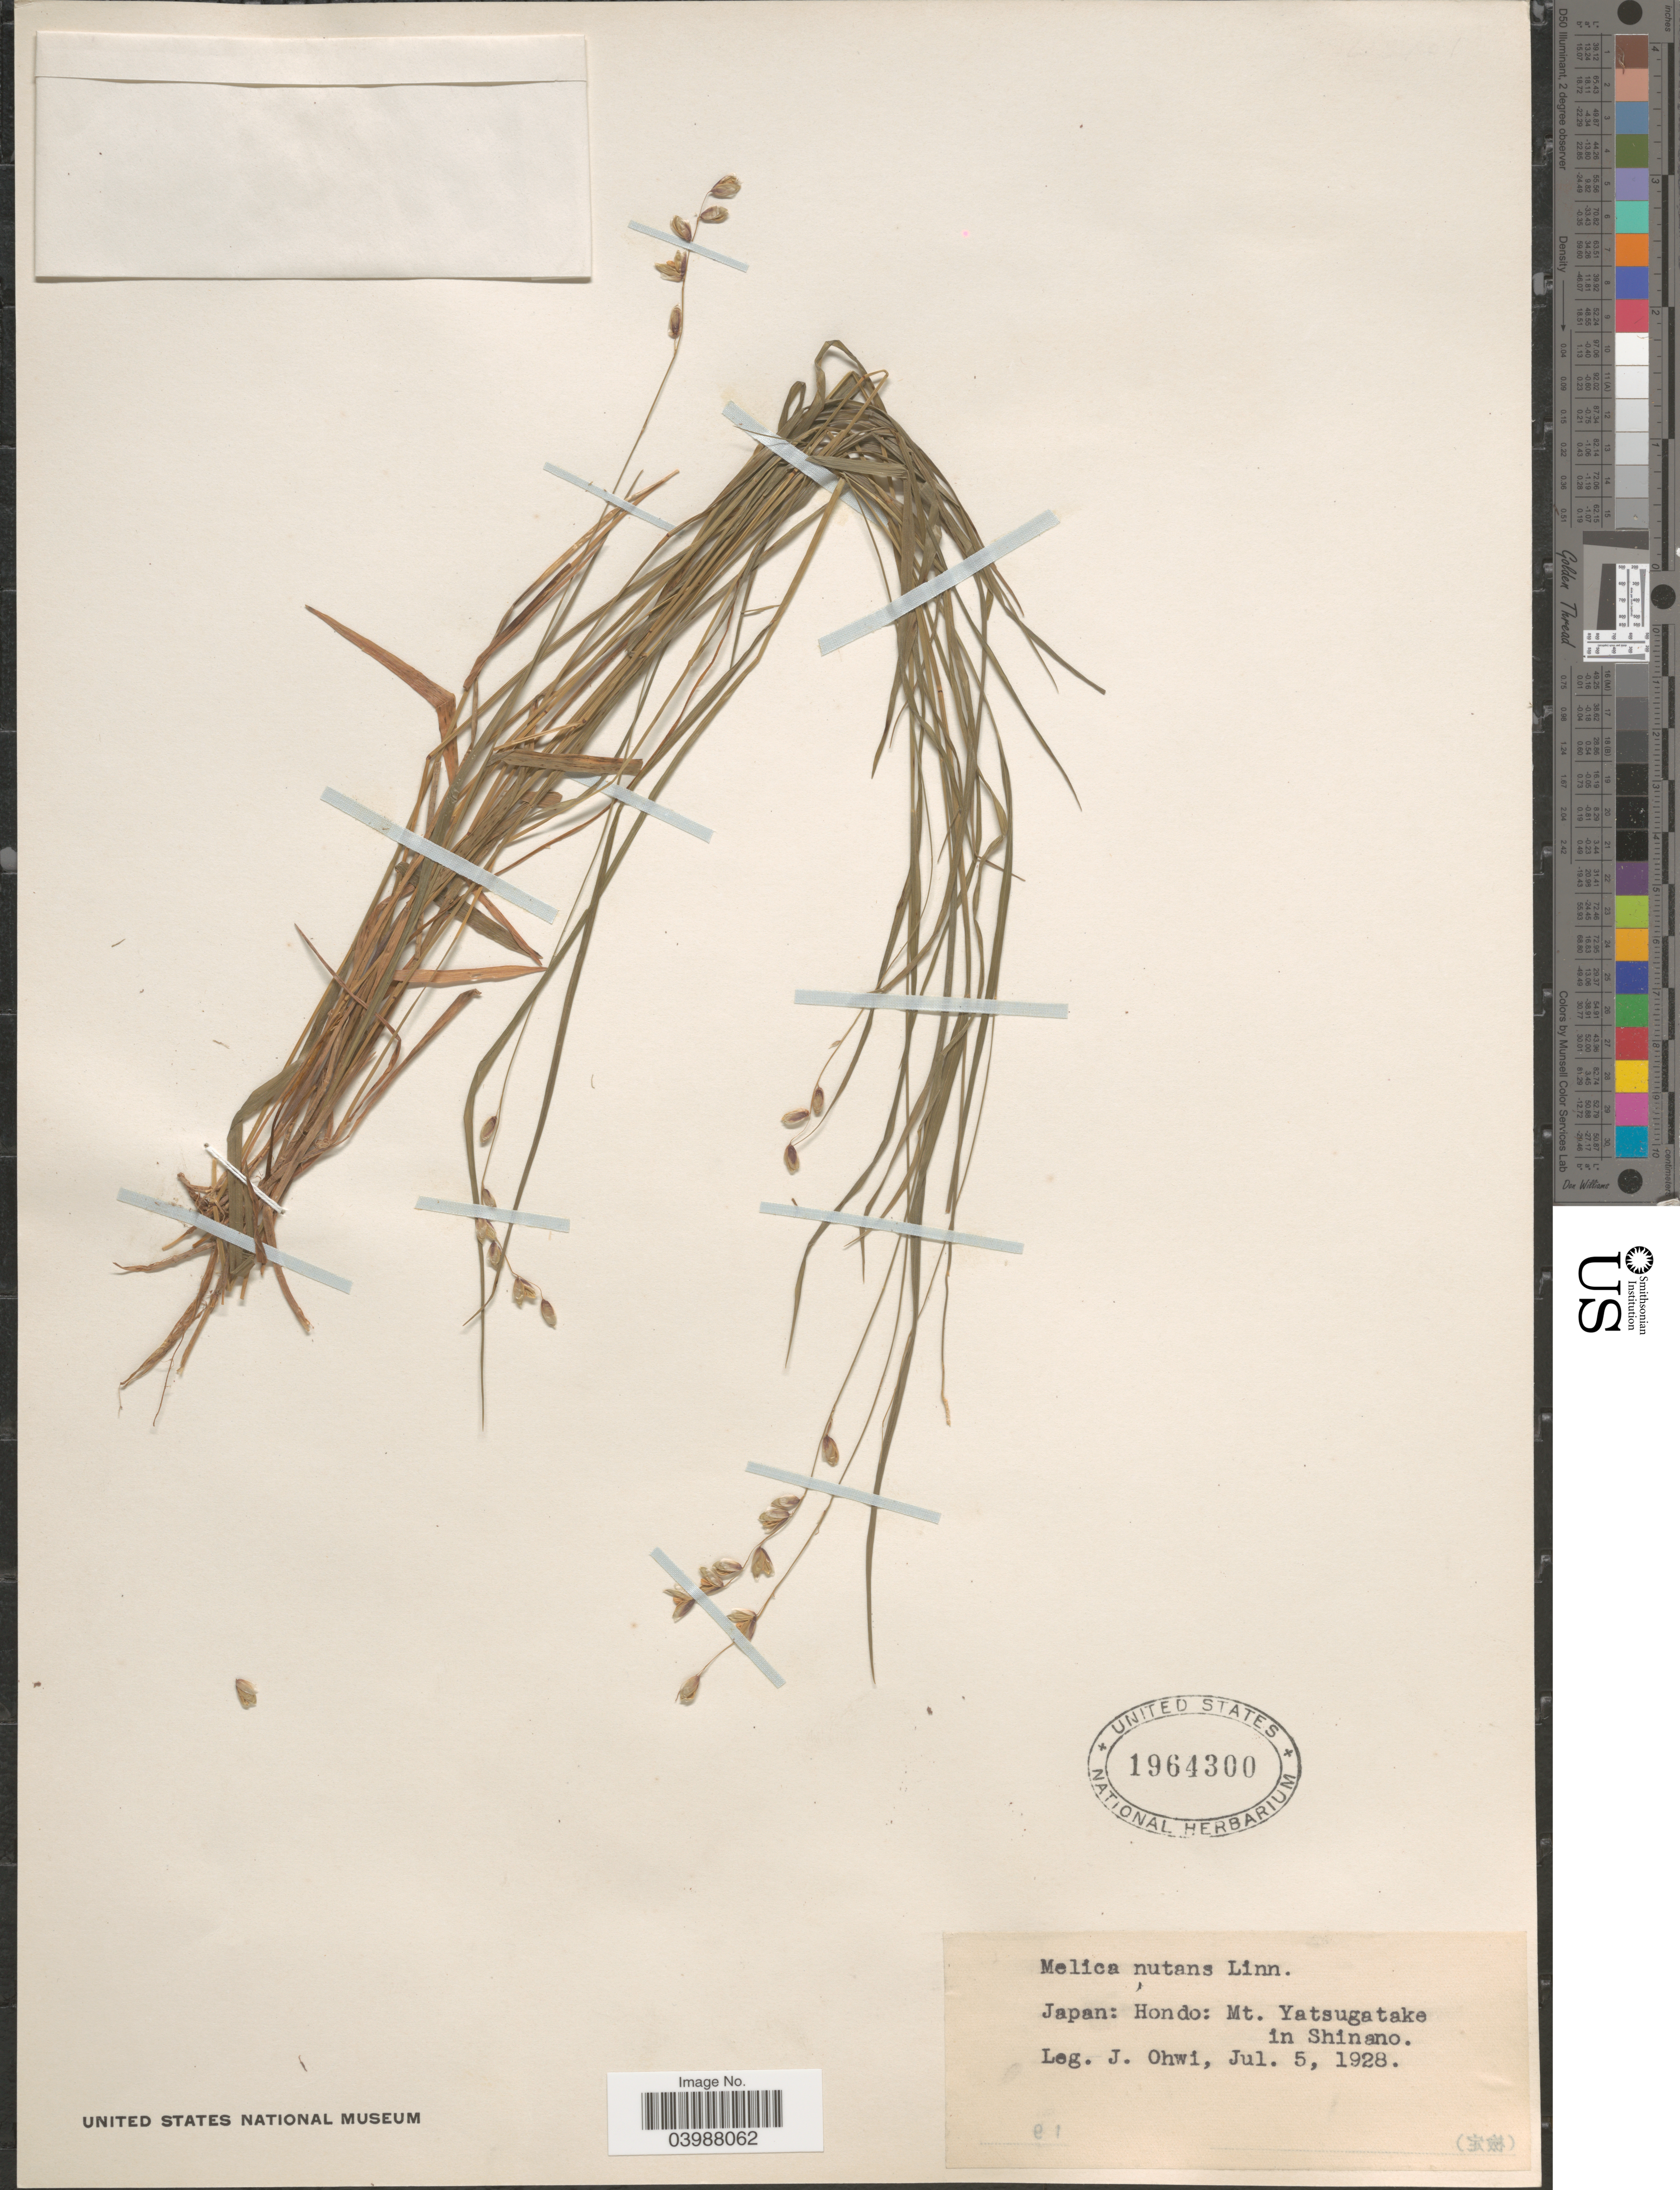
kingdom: Plantae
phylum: Tracheophyta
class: Liliopsida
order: Poales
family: Poaceae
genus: Melica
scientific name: Melica nutans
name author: L.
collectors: J. Ohwi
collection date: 1928-07-05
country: Japan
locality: Hondo: Mt. Yatsugatake in Shinano.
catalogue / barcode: US 1964300